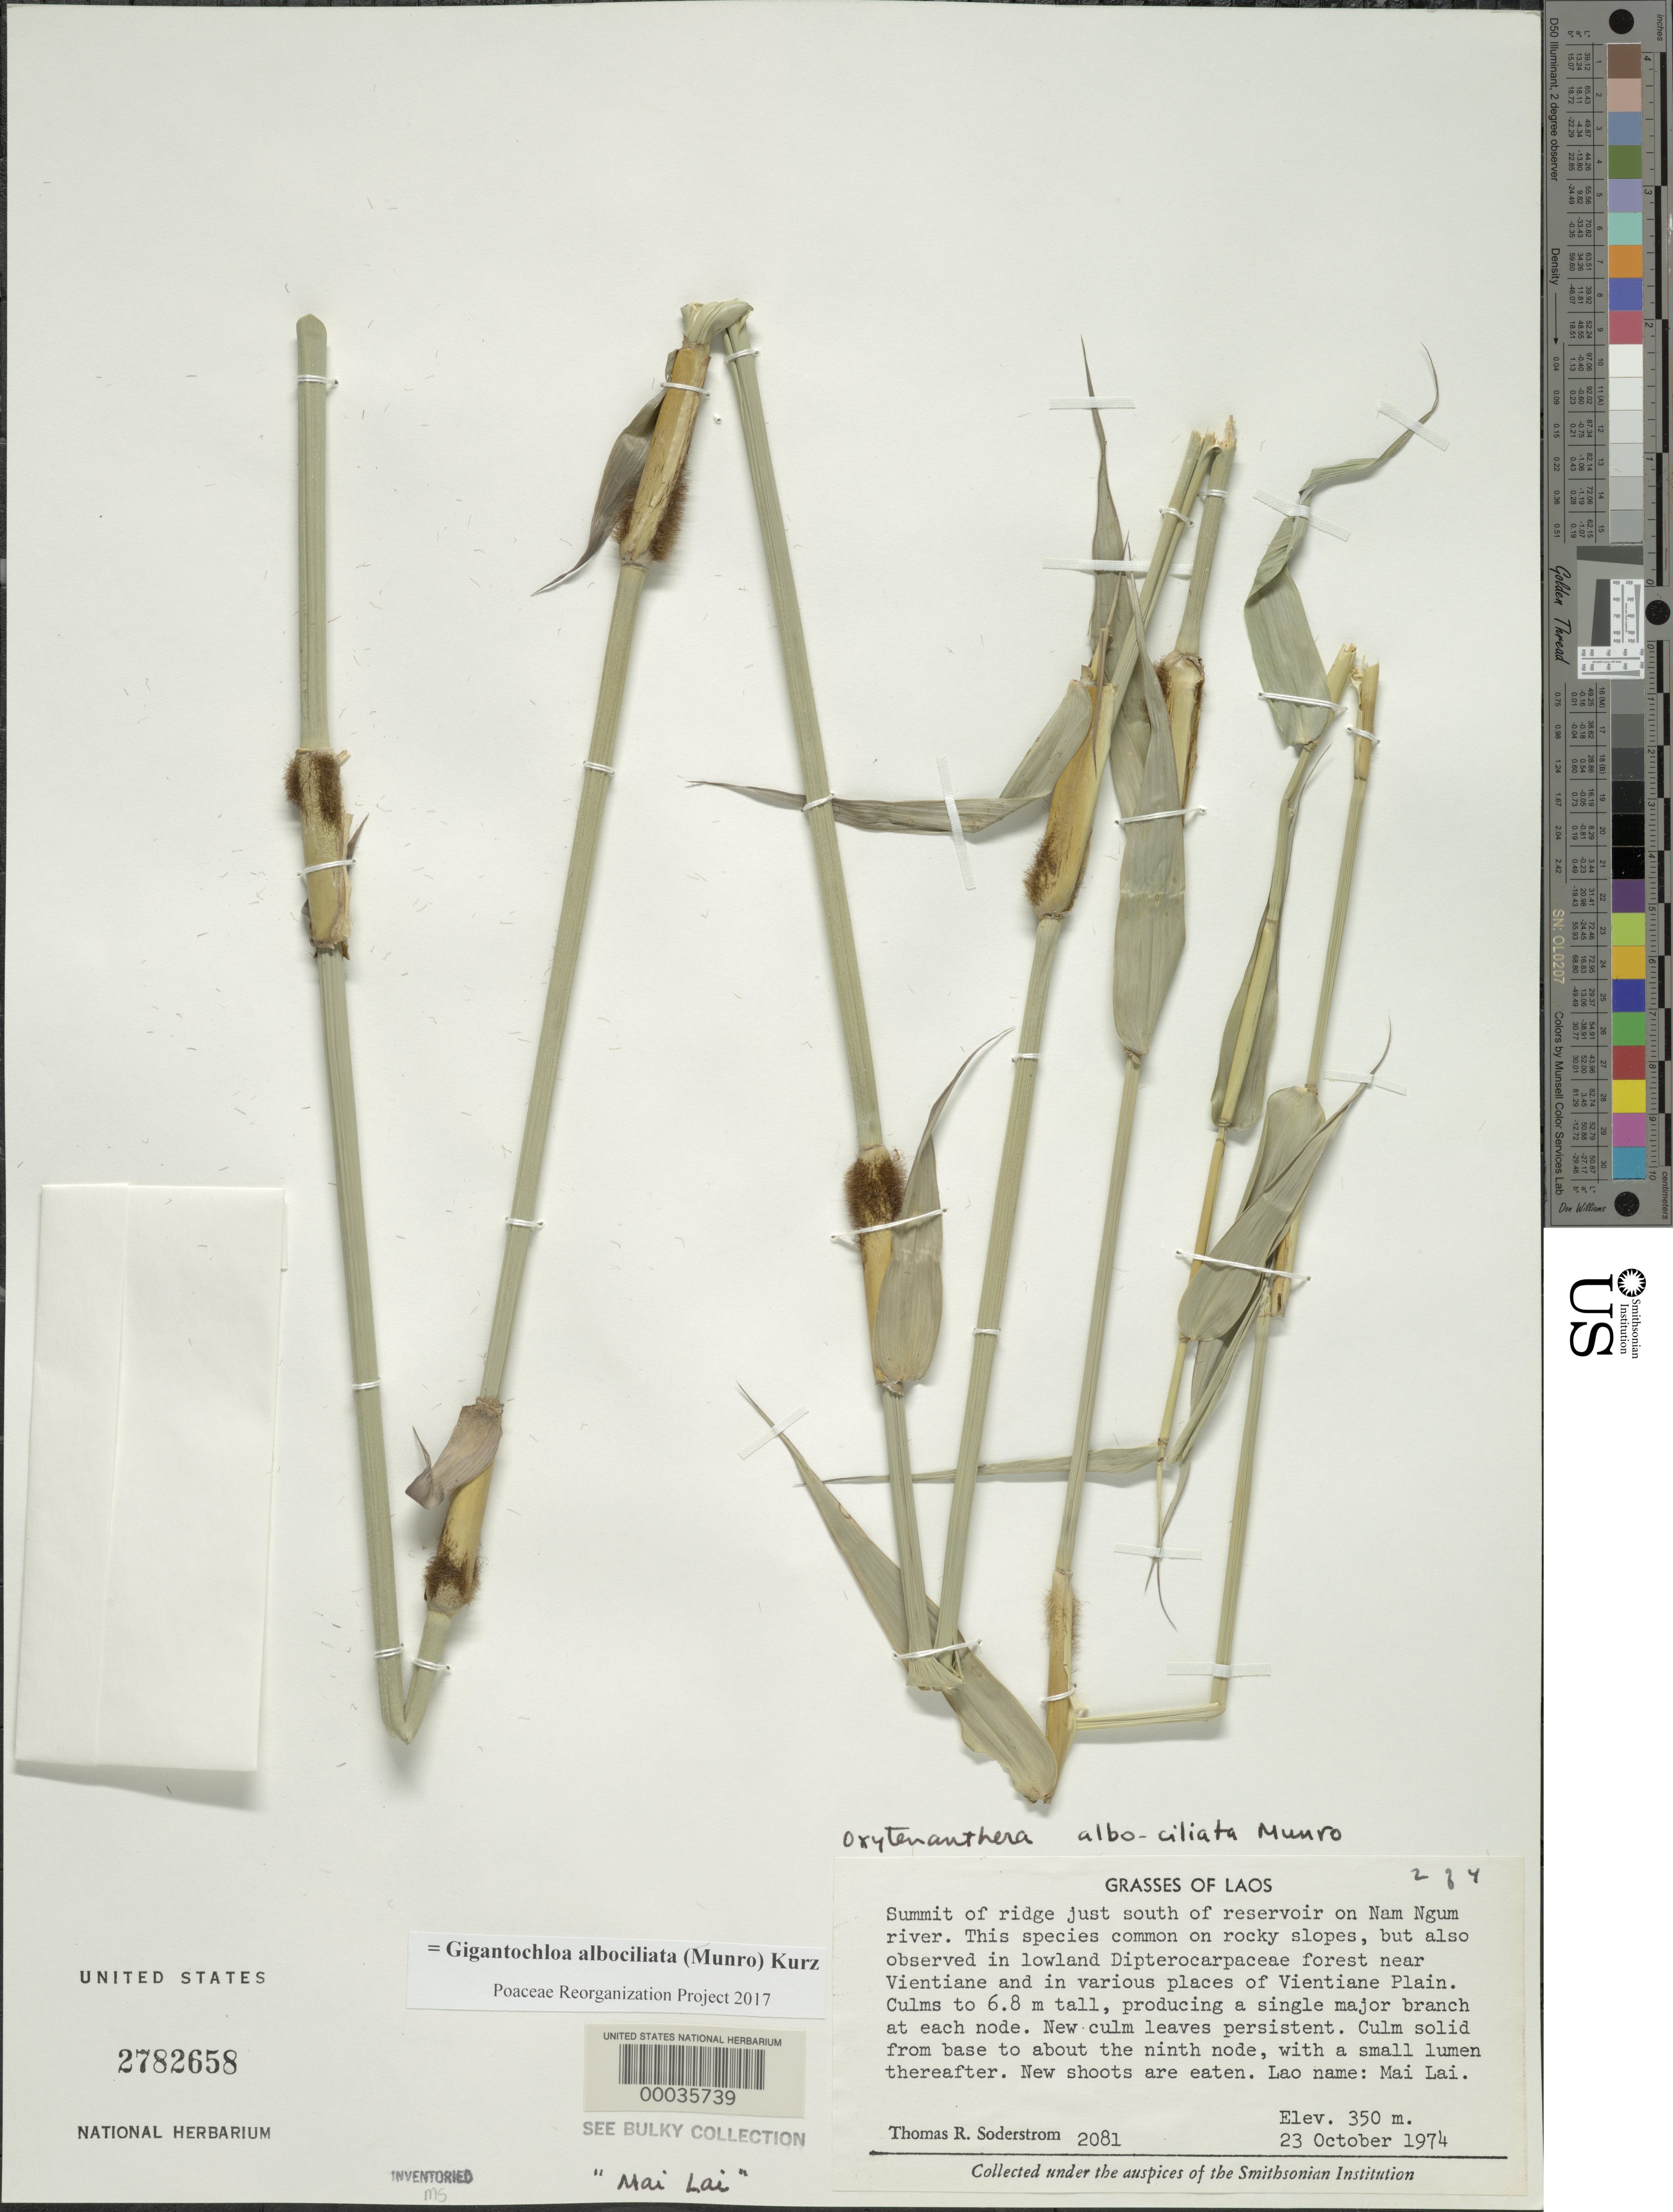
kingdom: Plantae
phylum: Tracheophyta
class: Liliopsida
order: Poales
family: Poaceae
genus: Gigantochloa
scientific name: Gigantochloa albociliata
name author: (Munro) Kurz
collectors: T. R. Soderstrom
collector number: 2081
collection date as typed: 23 Oct 1974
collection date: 1974-10-23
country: Laos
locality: Nam Ngum River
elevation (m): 350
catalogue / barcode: US 2782658